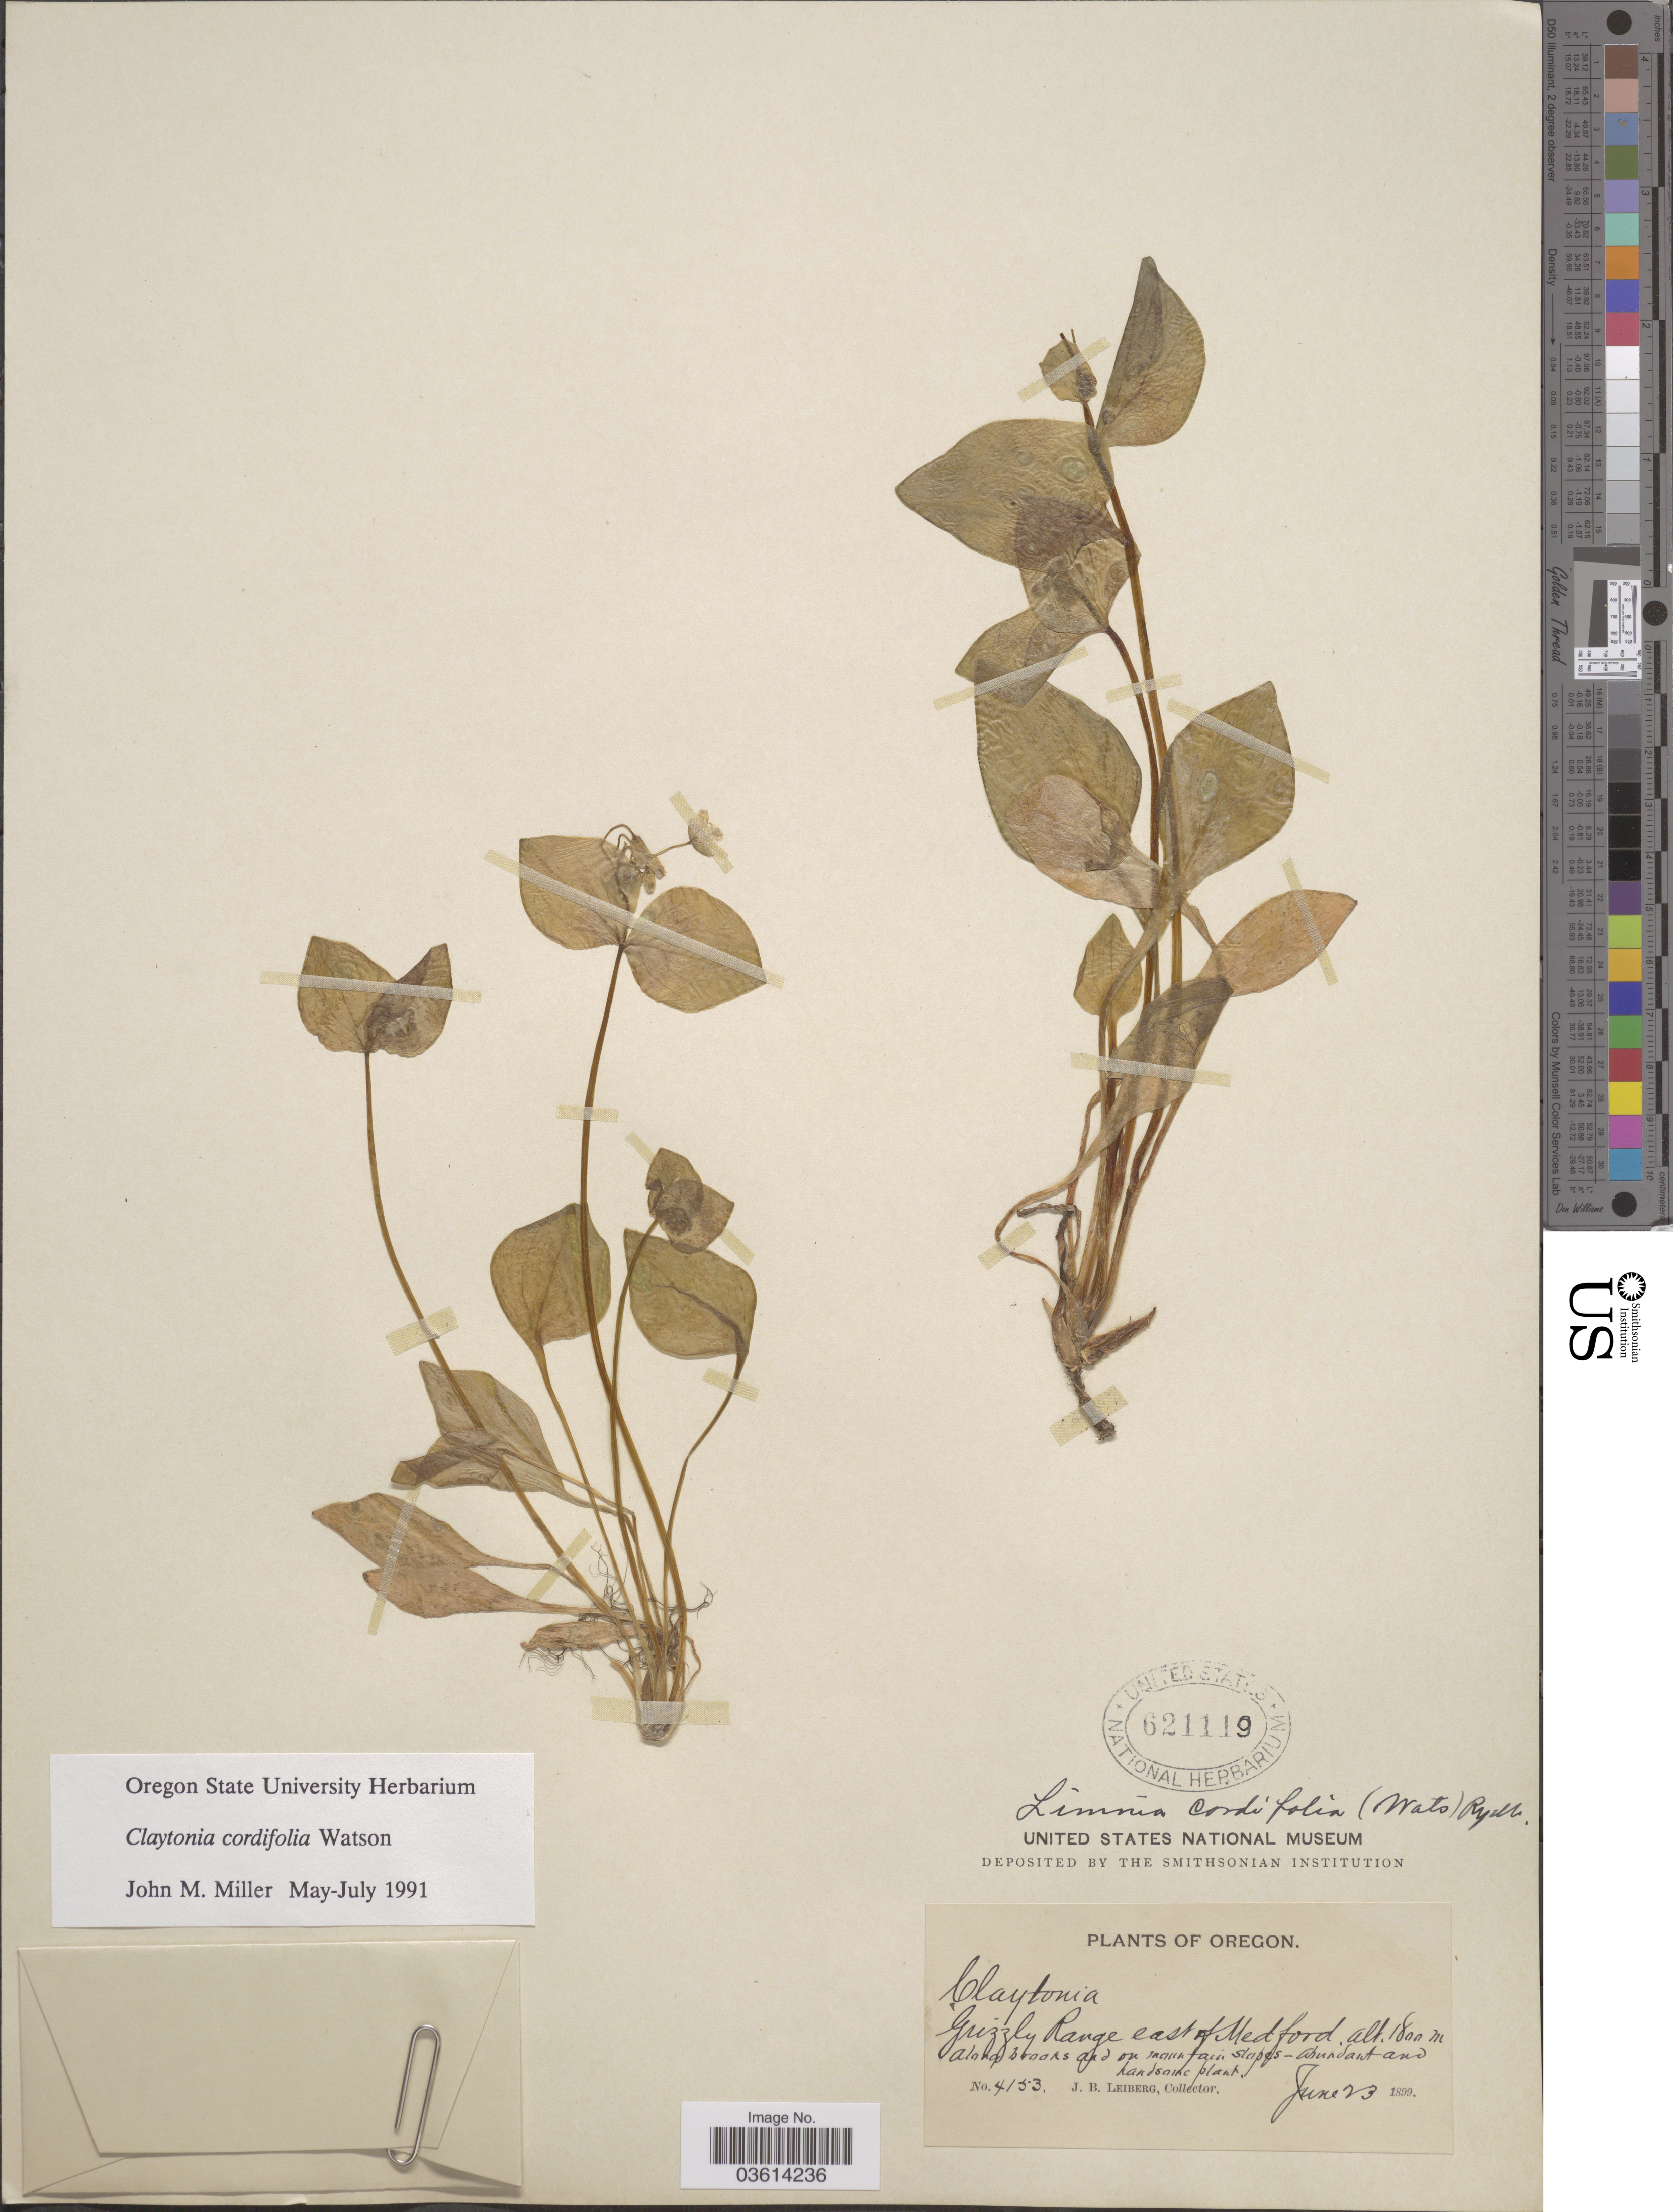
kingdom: Plantae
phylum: Tracheophyta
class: Magnoliopsida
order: Caryophyllales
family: Montiaceae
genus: Claytonia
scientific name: Claytonia cordifolia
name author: S. Watson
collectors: J. B. Leiberg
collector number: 4153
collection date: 1899-06-23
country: United States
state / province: Oregon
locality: Grizzly Range east of Medford.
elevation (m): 1800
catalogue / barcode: US 621119